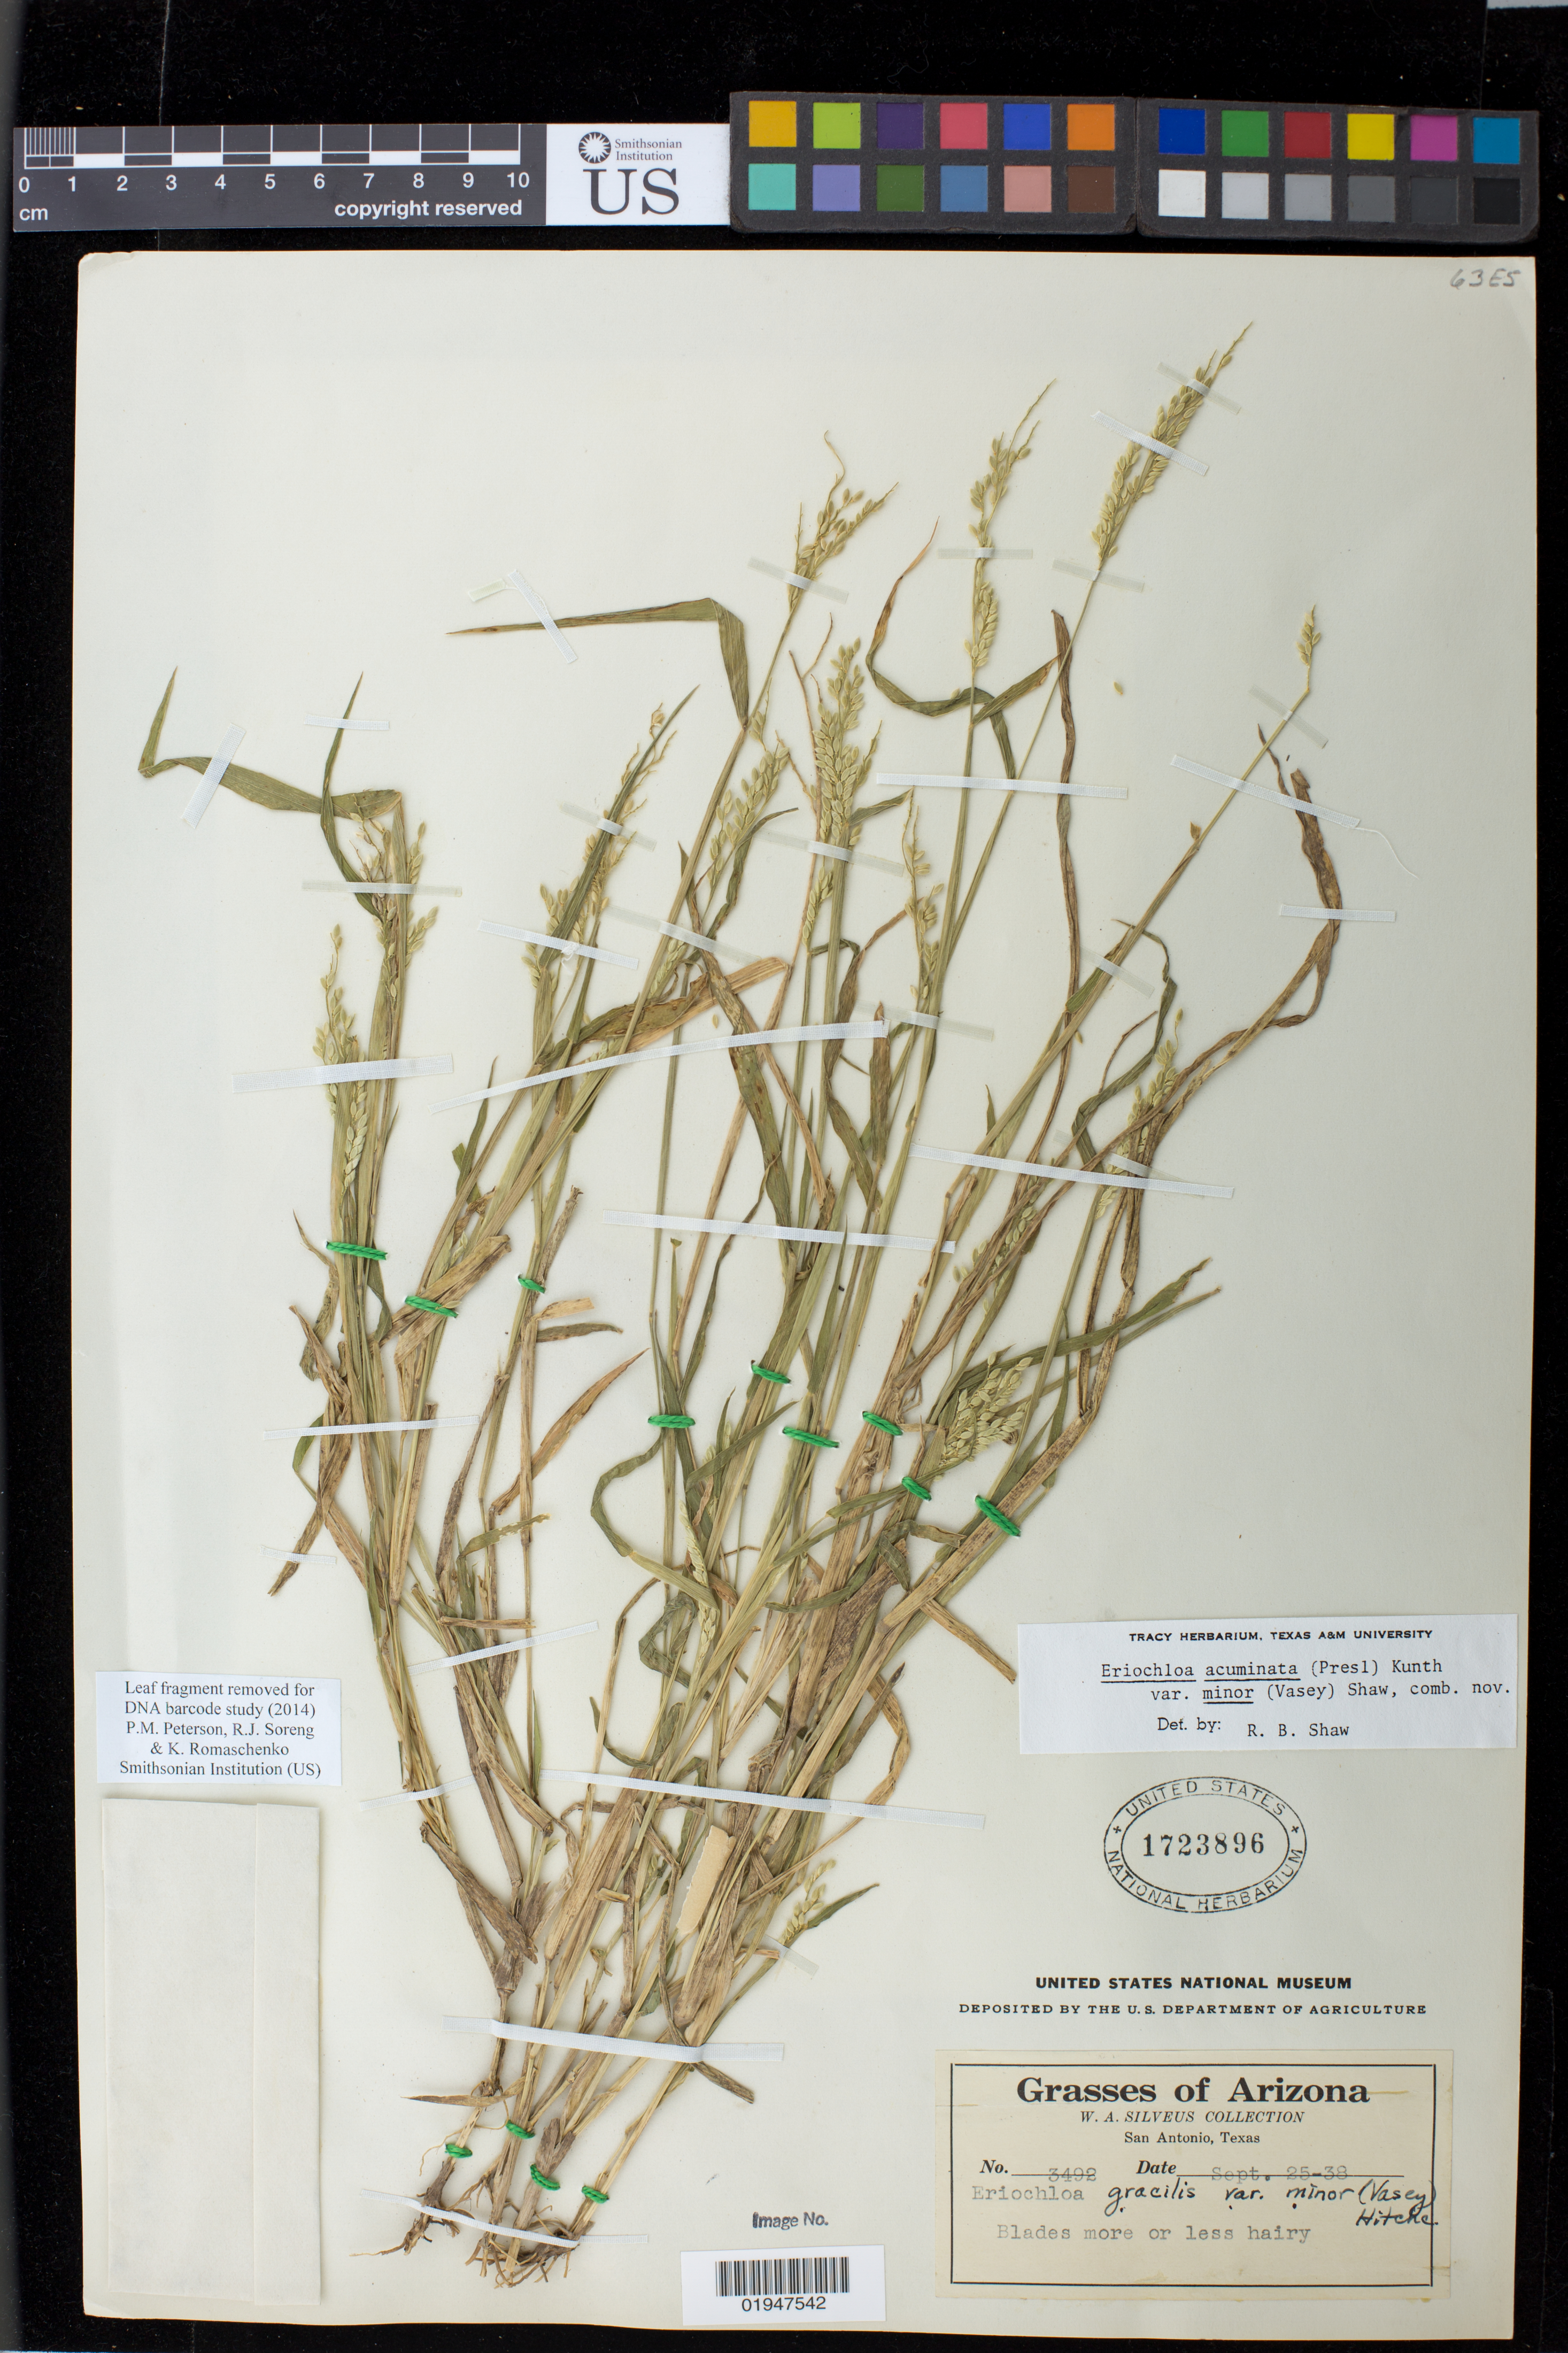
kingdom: Plantae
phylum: Tracheophyta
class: Liliopsida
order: Poales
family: Poaceae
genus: Eriochloa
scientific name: Eriochloa acuminata var. minor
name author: (Vasey) R.B. Shaw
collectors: W. Silveus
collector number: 3492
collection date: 1938-09-25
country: United States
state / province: Arizona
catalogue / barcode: US 1723896